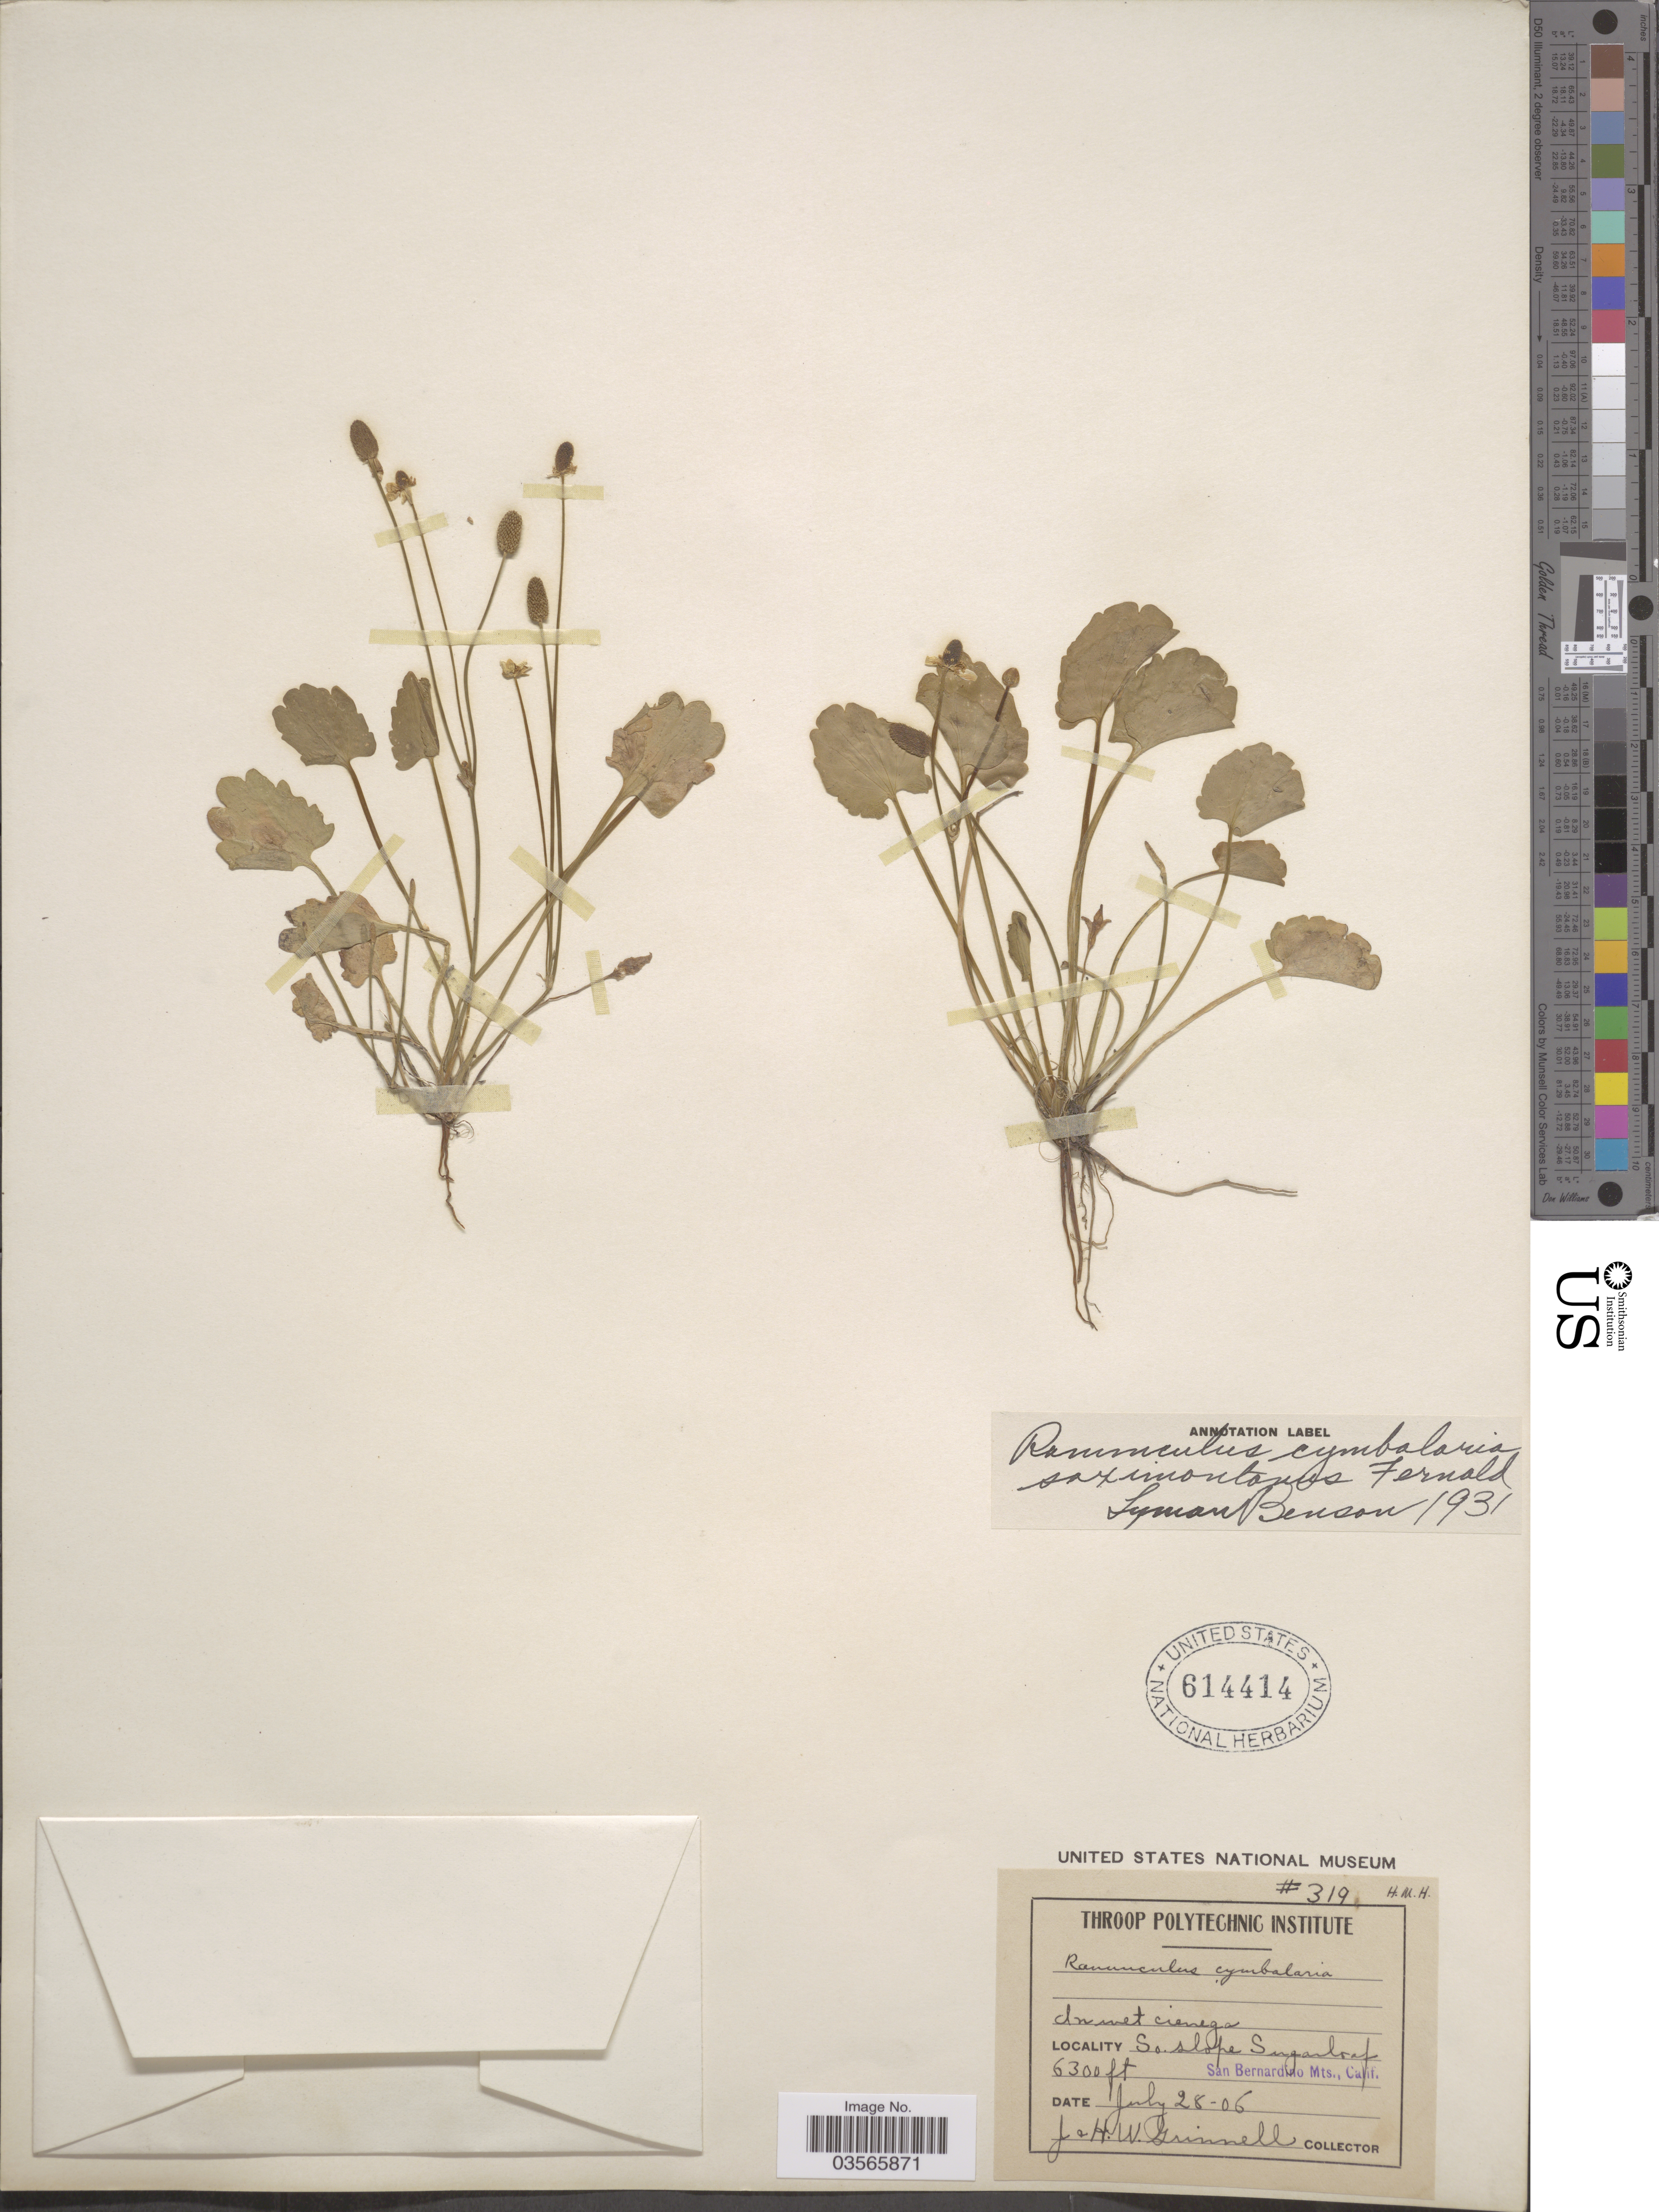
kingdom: Plantae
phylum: Tracheophyta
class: Magnoliopsida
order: Ranunculales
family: Ranunculaceae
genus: Halerpestes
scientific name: Halerpestes cymbalaria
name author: (Pursh) Greene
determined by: Strong, M. T., (US), Smithsonian Institution - National Museum of Natural History (UNITED STATES)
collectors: J. Grinnell & H. Grinnell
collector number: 319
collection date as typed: Transcribed d/m/y: 28/7/6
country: United States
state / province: California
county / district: San Bernardino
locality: So. slope Sugarloaf, San Bernardino Mts.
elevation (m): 1920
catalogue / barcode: US 614414